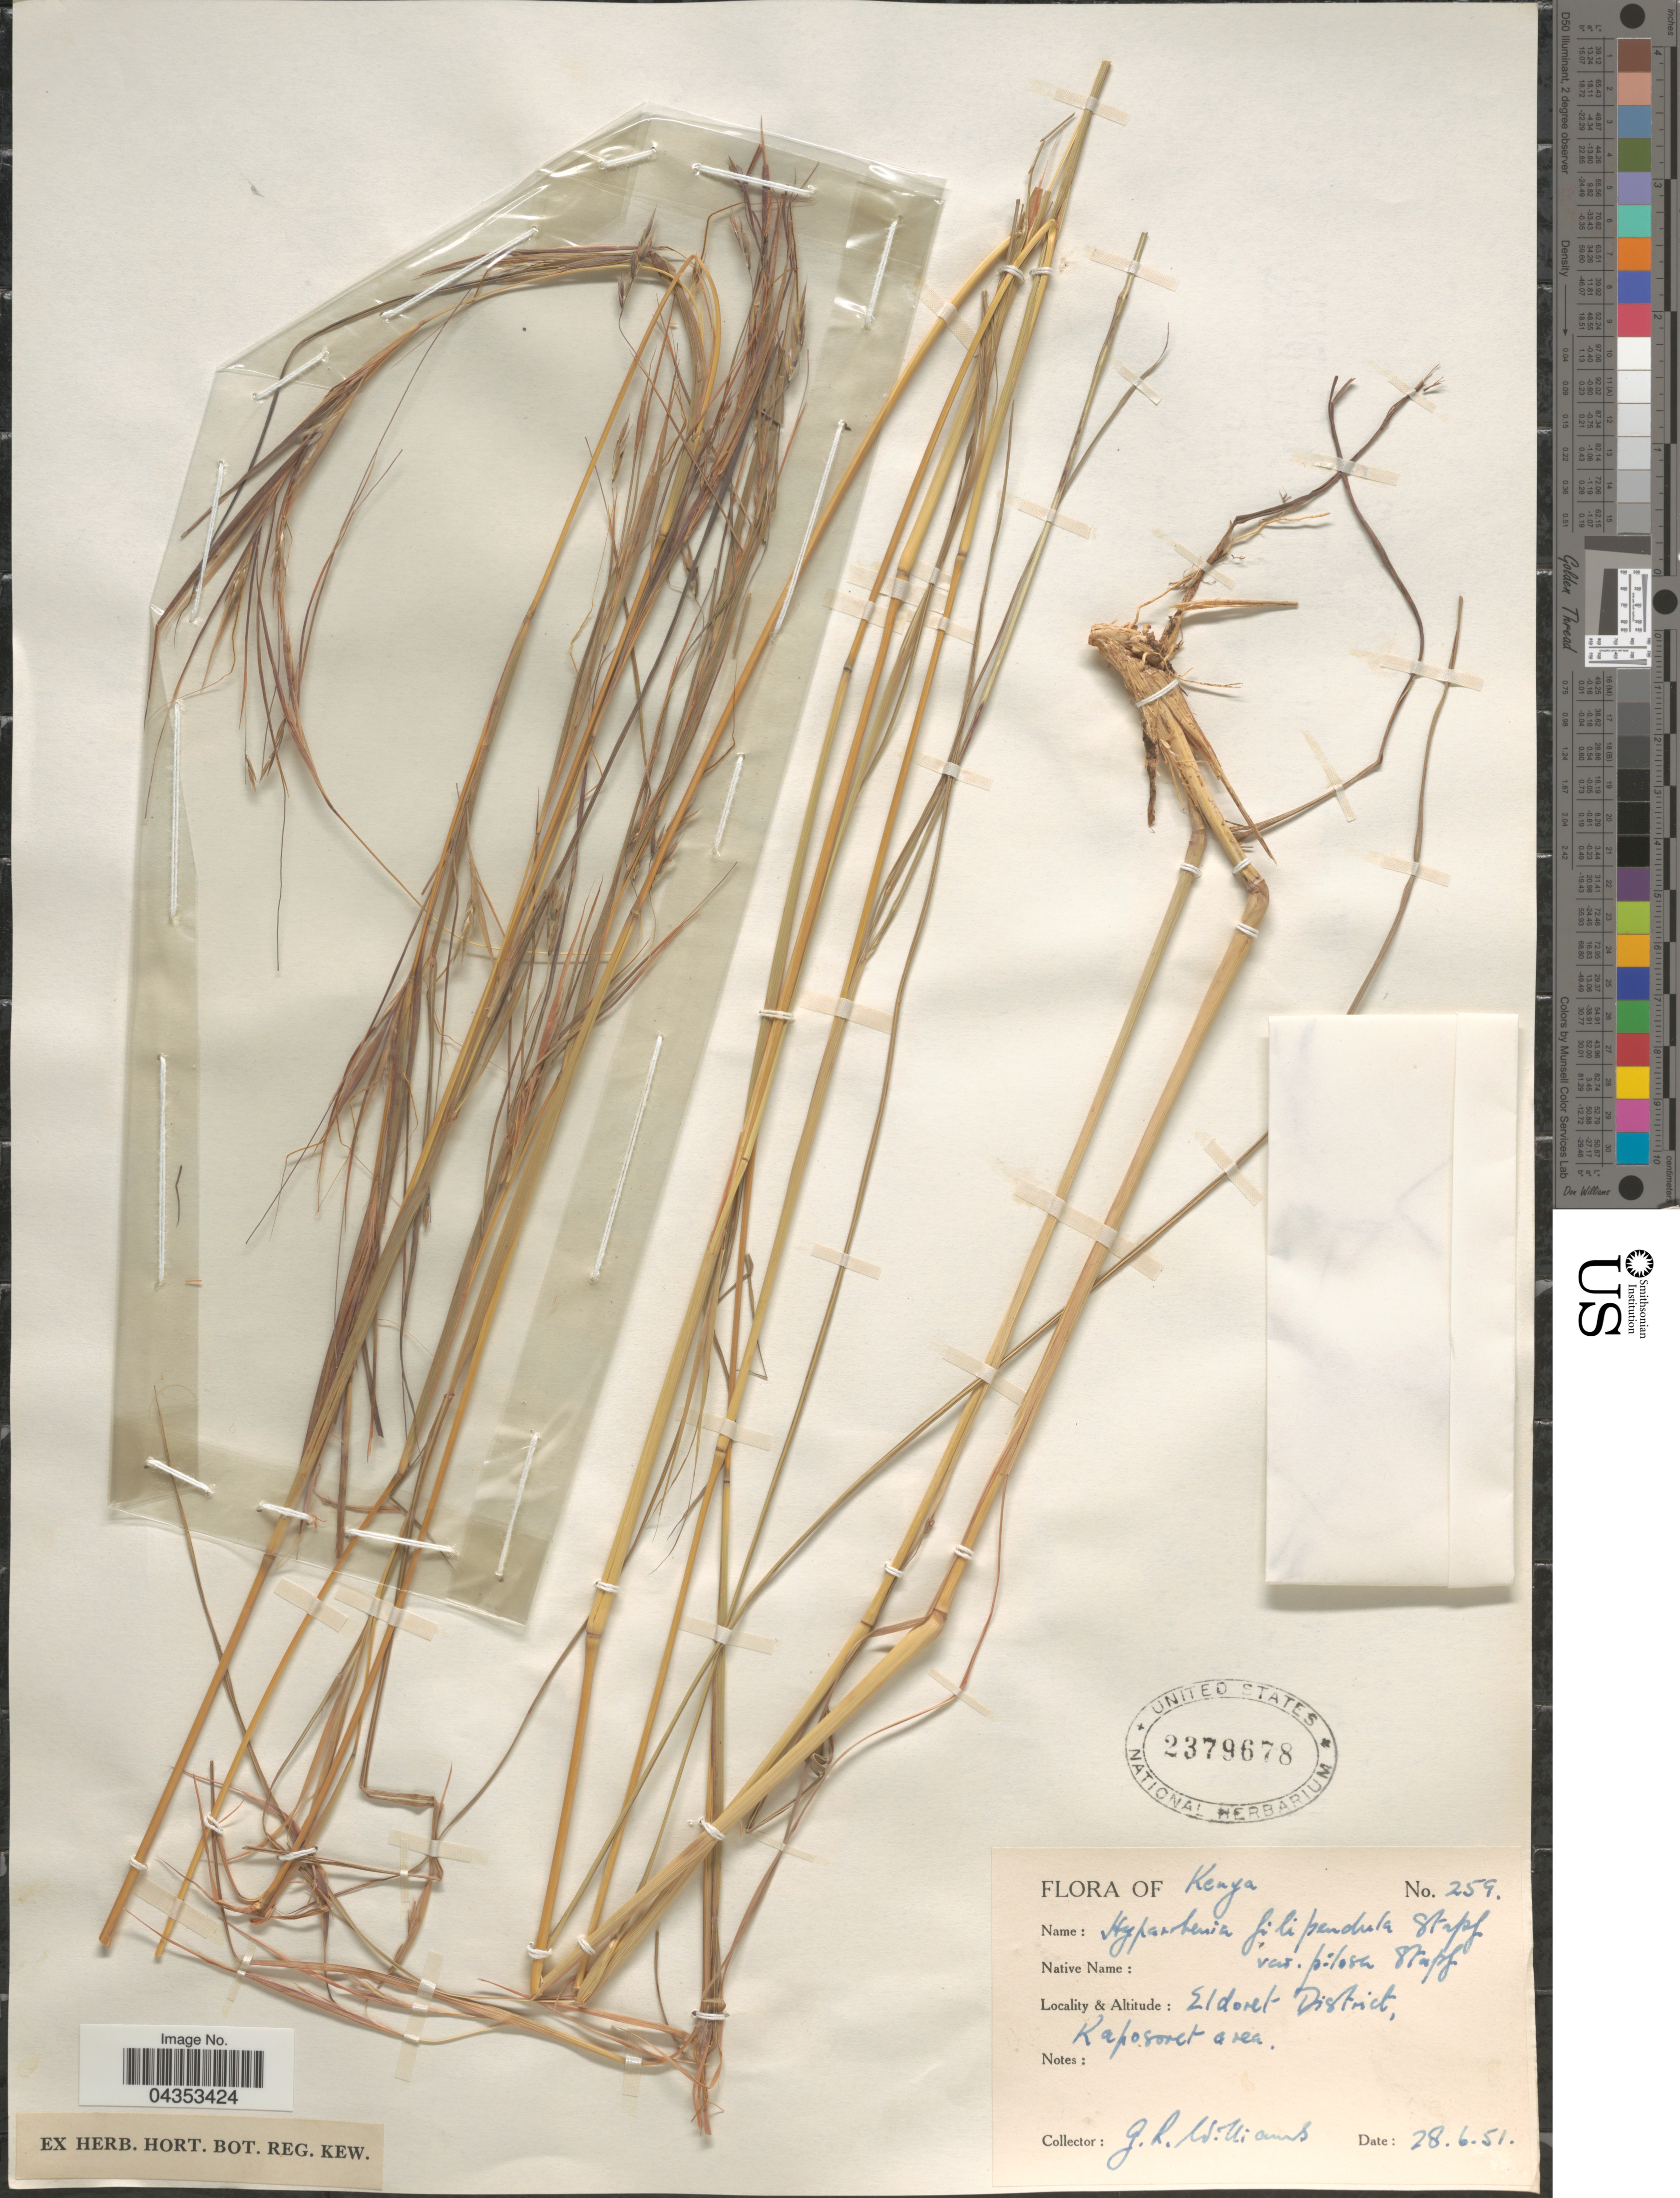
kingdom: Plantae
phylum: Tracheophyta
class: Liliopsida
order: Poales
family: Poaceae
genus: Hyparrhenia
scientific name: Hyparrhenia filipendula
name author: (Hochr.) Stapf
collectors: G. H. Williams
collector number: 259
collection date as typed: Transcribed d/m/y: 28/6/51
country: Kenya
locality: Eldoret District, Kaposoret area.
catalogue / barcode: US 2379678